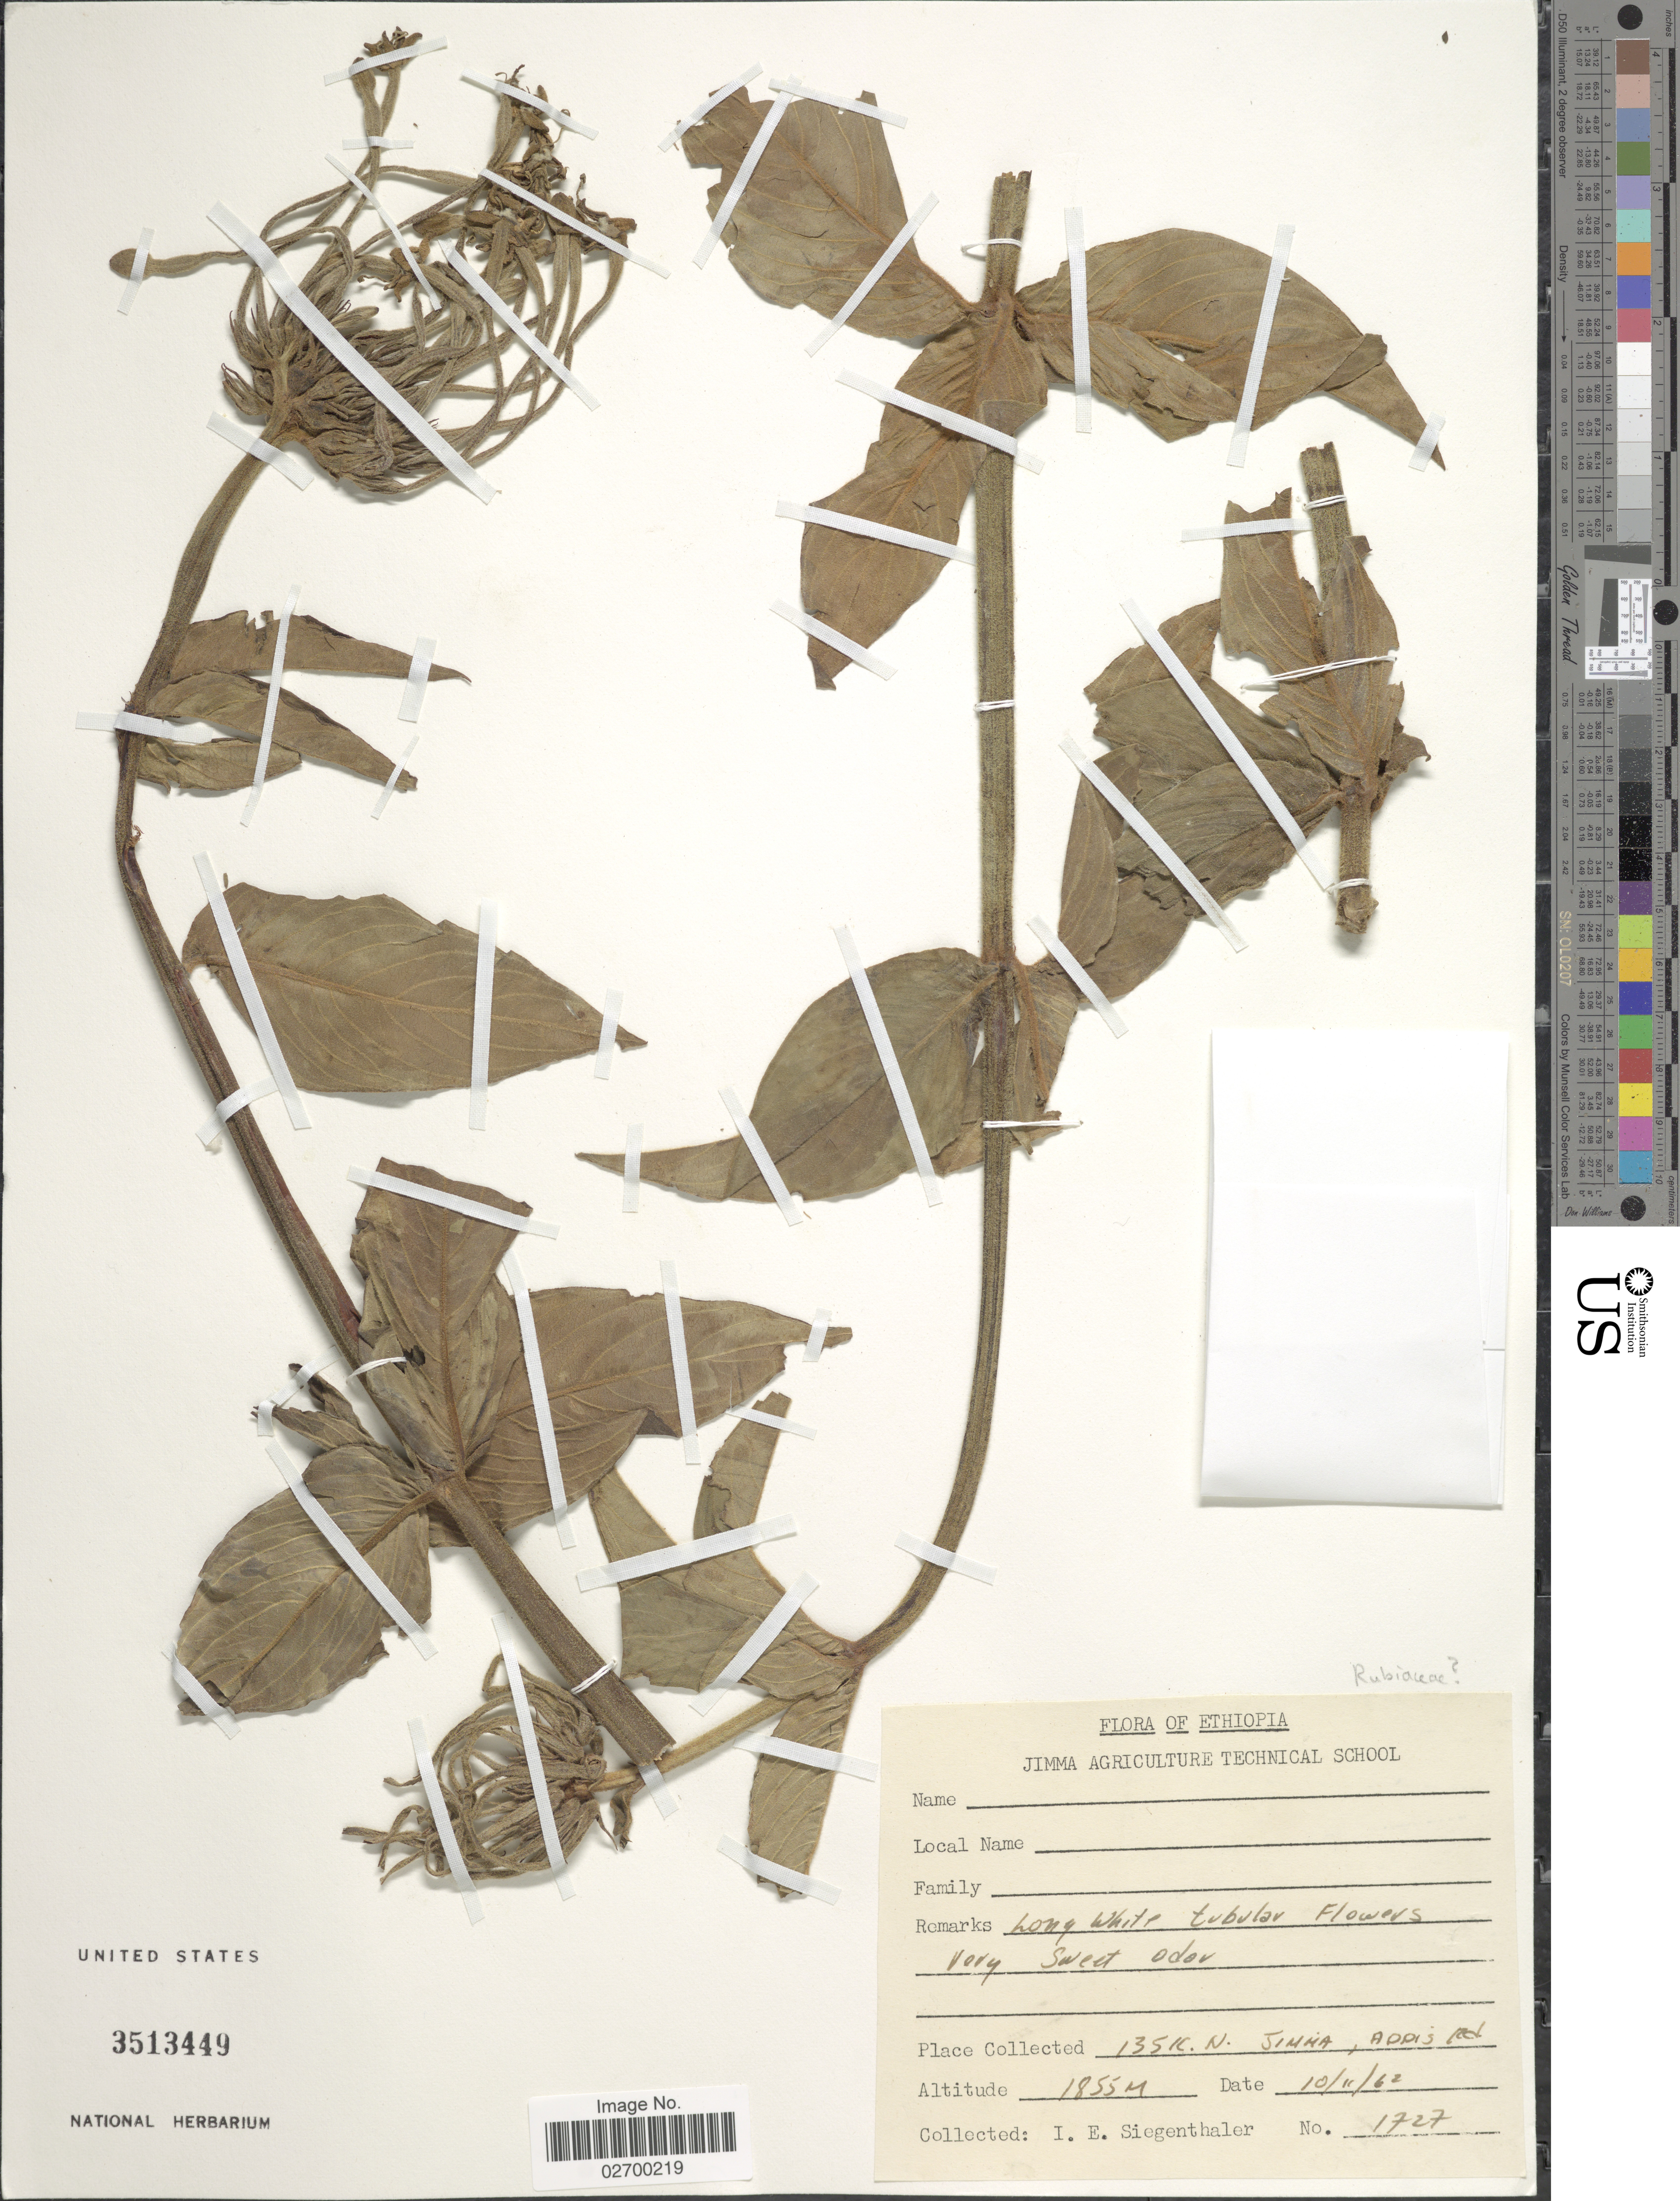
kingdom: Plantae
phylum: Tracheophyta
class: Magnoliopsida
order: Gentianales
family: Rubiaceae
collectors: I. Siegenthaler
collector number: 1727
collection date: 1962-10-11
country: Ethiopia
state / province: Addis Ababa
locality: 135 k. N. Jimma, Addis Rd.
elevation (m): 1855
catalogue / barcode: US 3513449